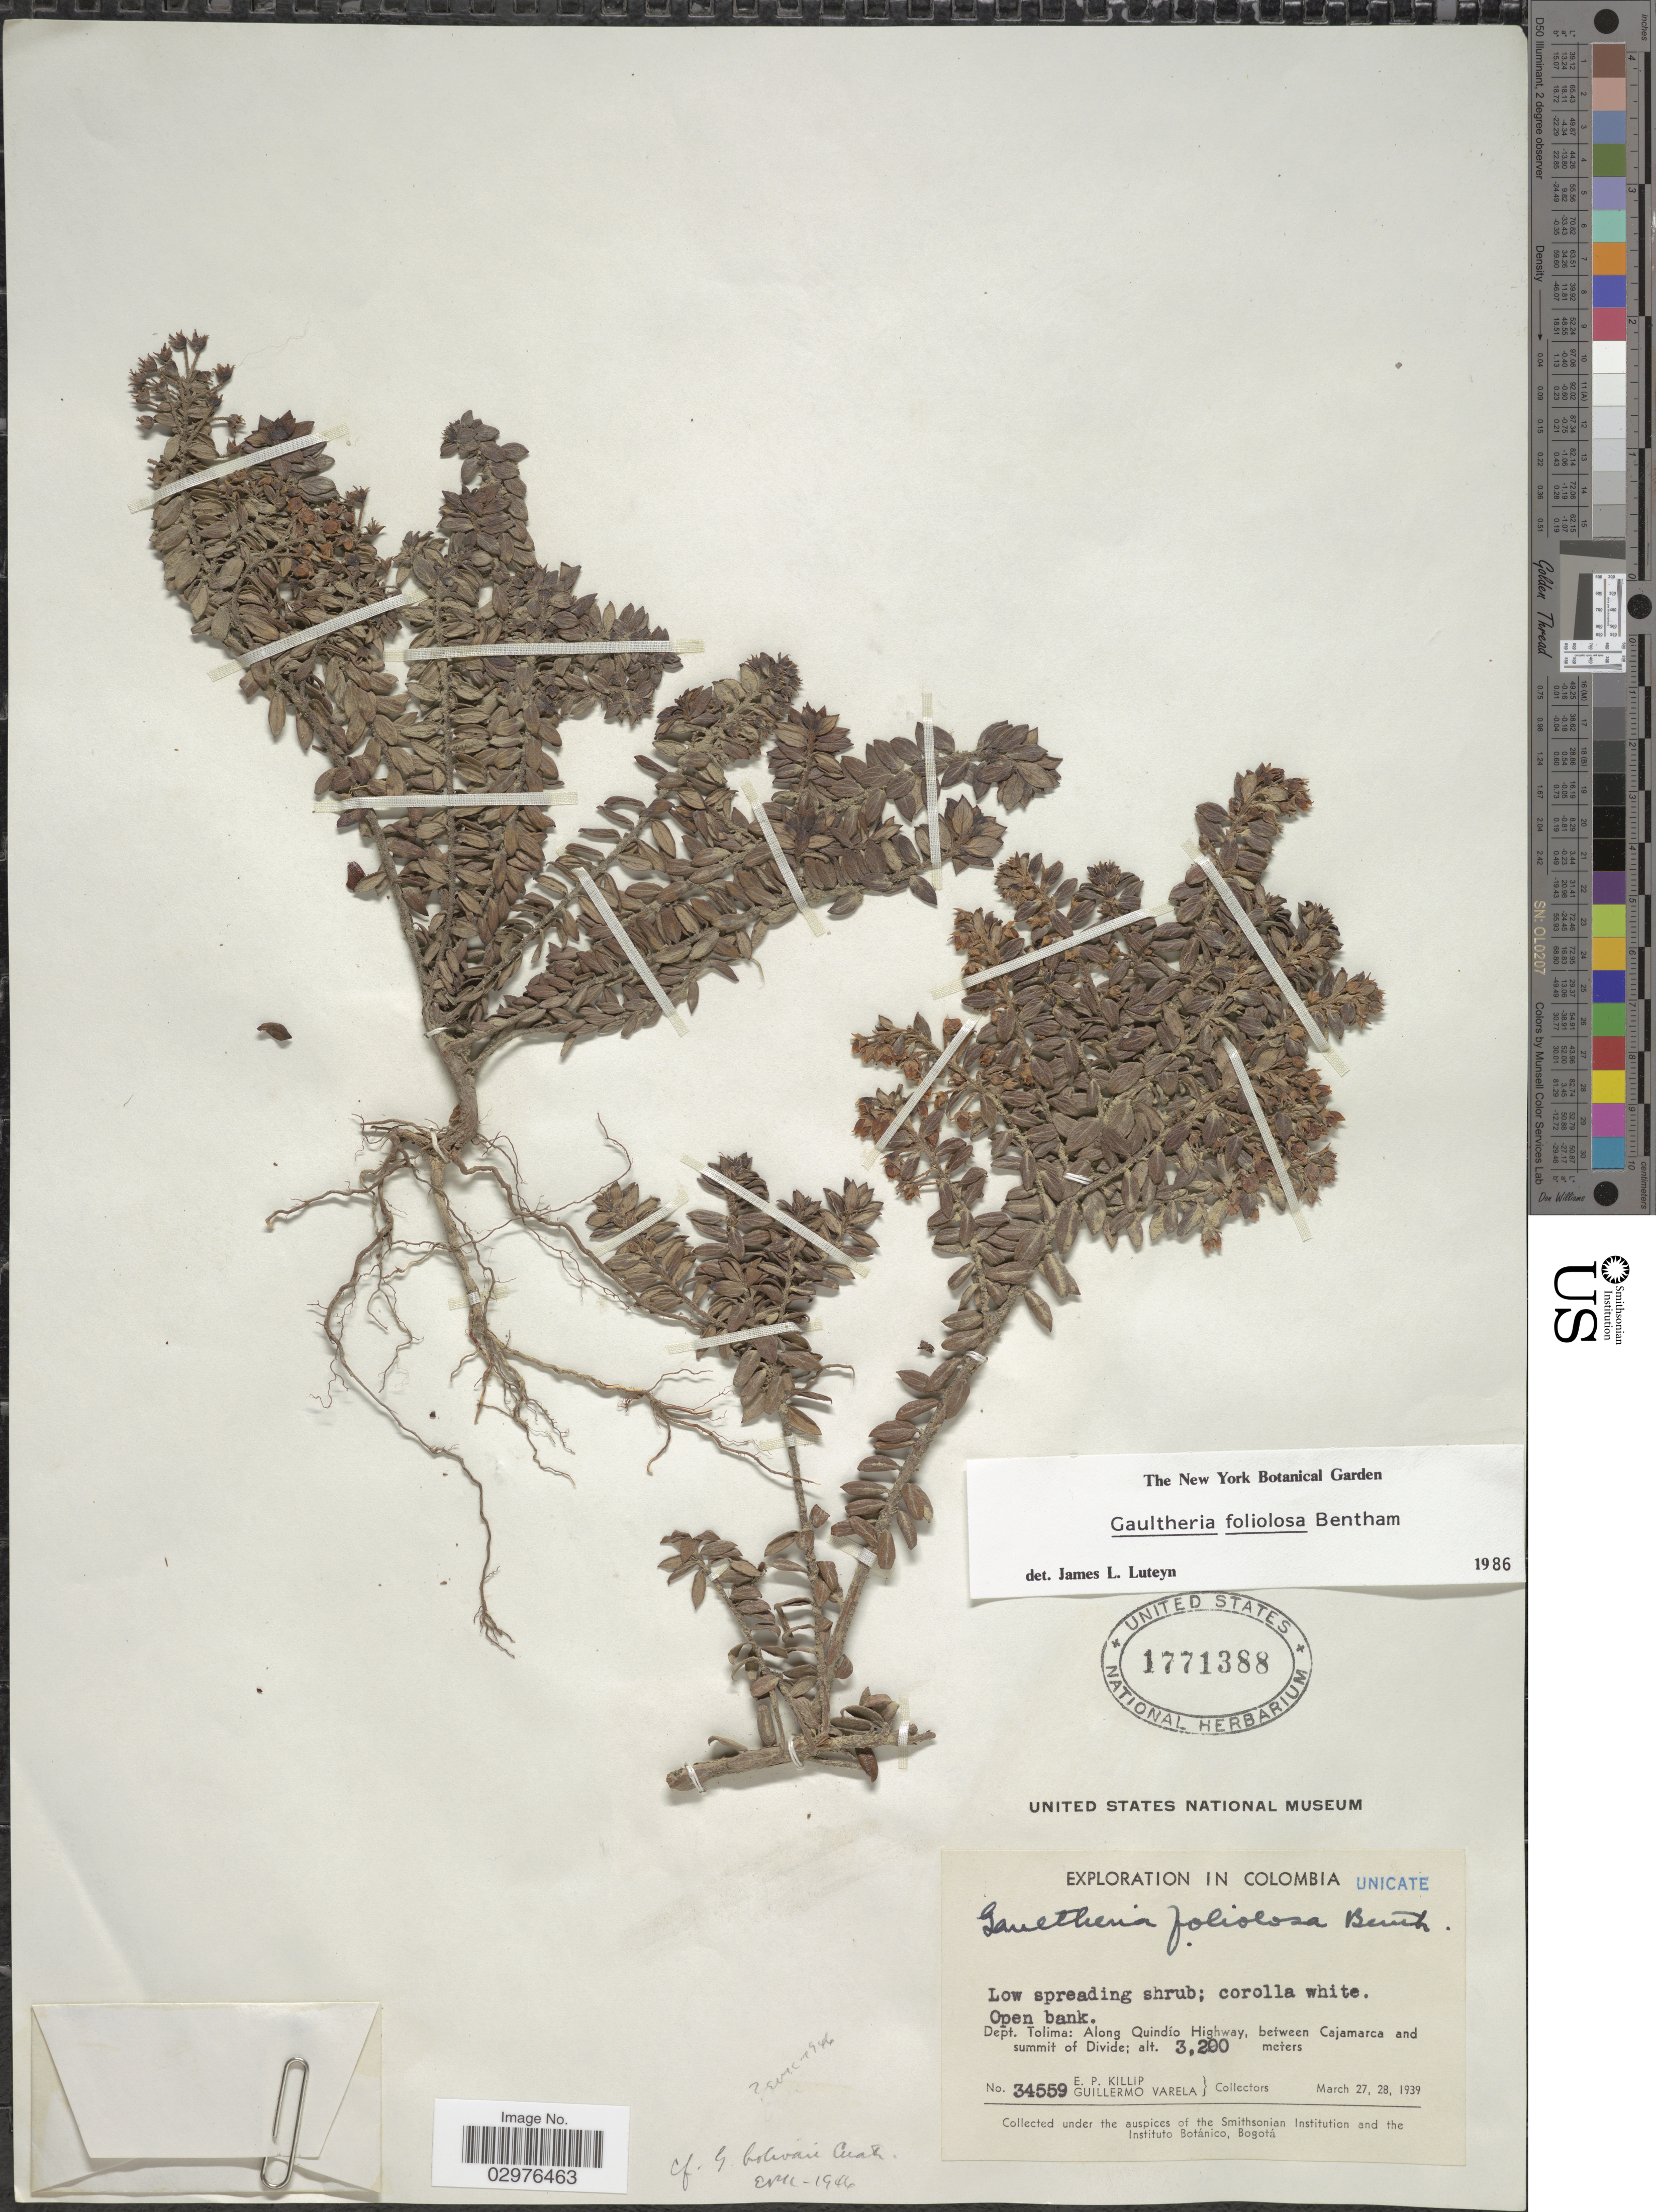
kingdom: Plantae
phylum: Tracheophyta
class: Magnoliopsida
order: Ericales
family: Ericaceae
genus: Gaultheria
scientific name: Gaultheria foliolosa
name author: Benth.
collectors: E. P. Killip & G. Varela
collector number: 34559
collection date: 1939-03-27/1939-03-28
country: Colombia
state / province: Tolima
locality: Dept. Tolima: Along Quindío Highway, between Cajamarca and summit of Divide.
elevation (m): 3200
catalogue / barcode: US 1771388